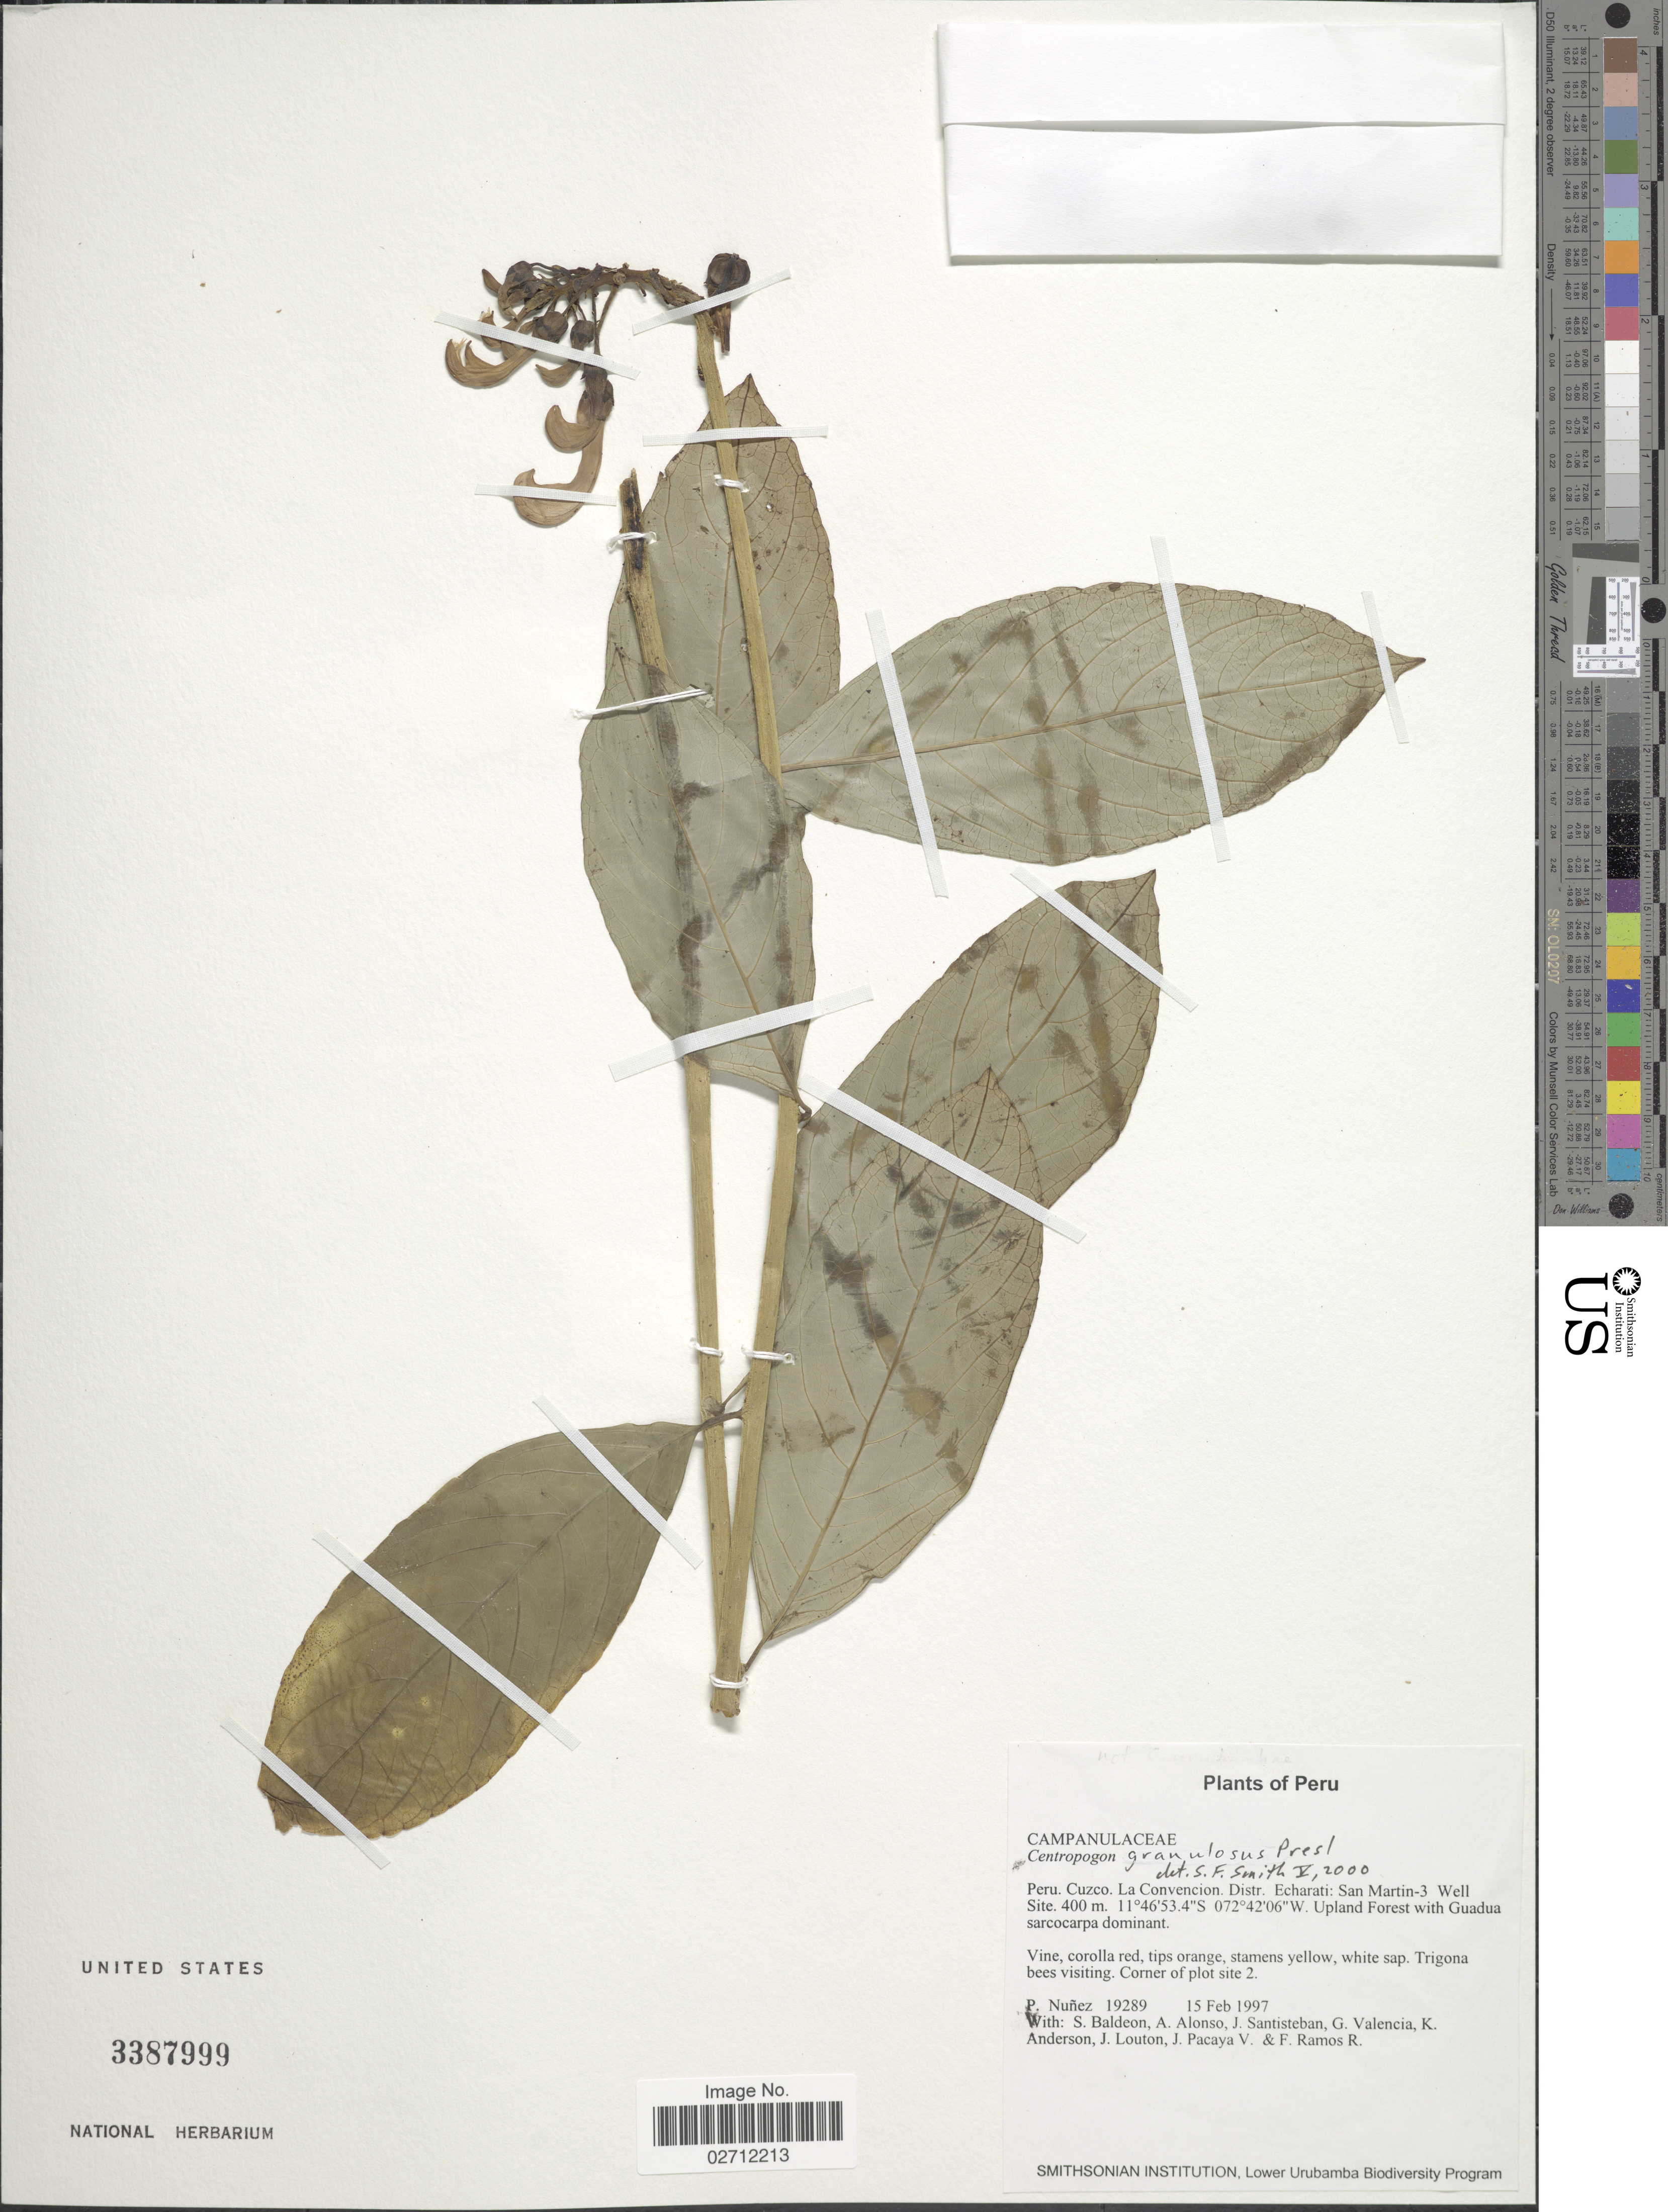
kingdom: Plantae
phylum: Tracheophyta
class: Magnoliopsida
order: Asterales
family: Campanulaceae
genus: Centropogon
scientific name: Centropogon granulosus subsp. granulosus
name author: C. Presl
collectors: P. Nuñez V., S. Baldeon, A. Alonso, J. Santisteban & et al.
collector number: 19289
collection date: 1997-02-15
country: Peru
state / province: Cusco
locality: Cuzco, La Convencion, Distr. Echarati: San Martin-3 Well Site.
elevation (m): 400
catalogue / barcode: US 3387999